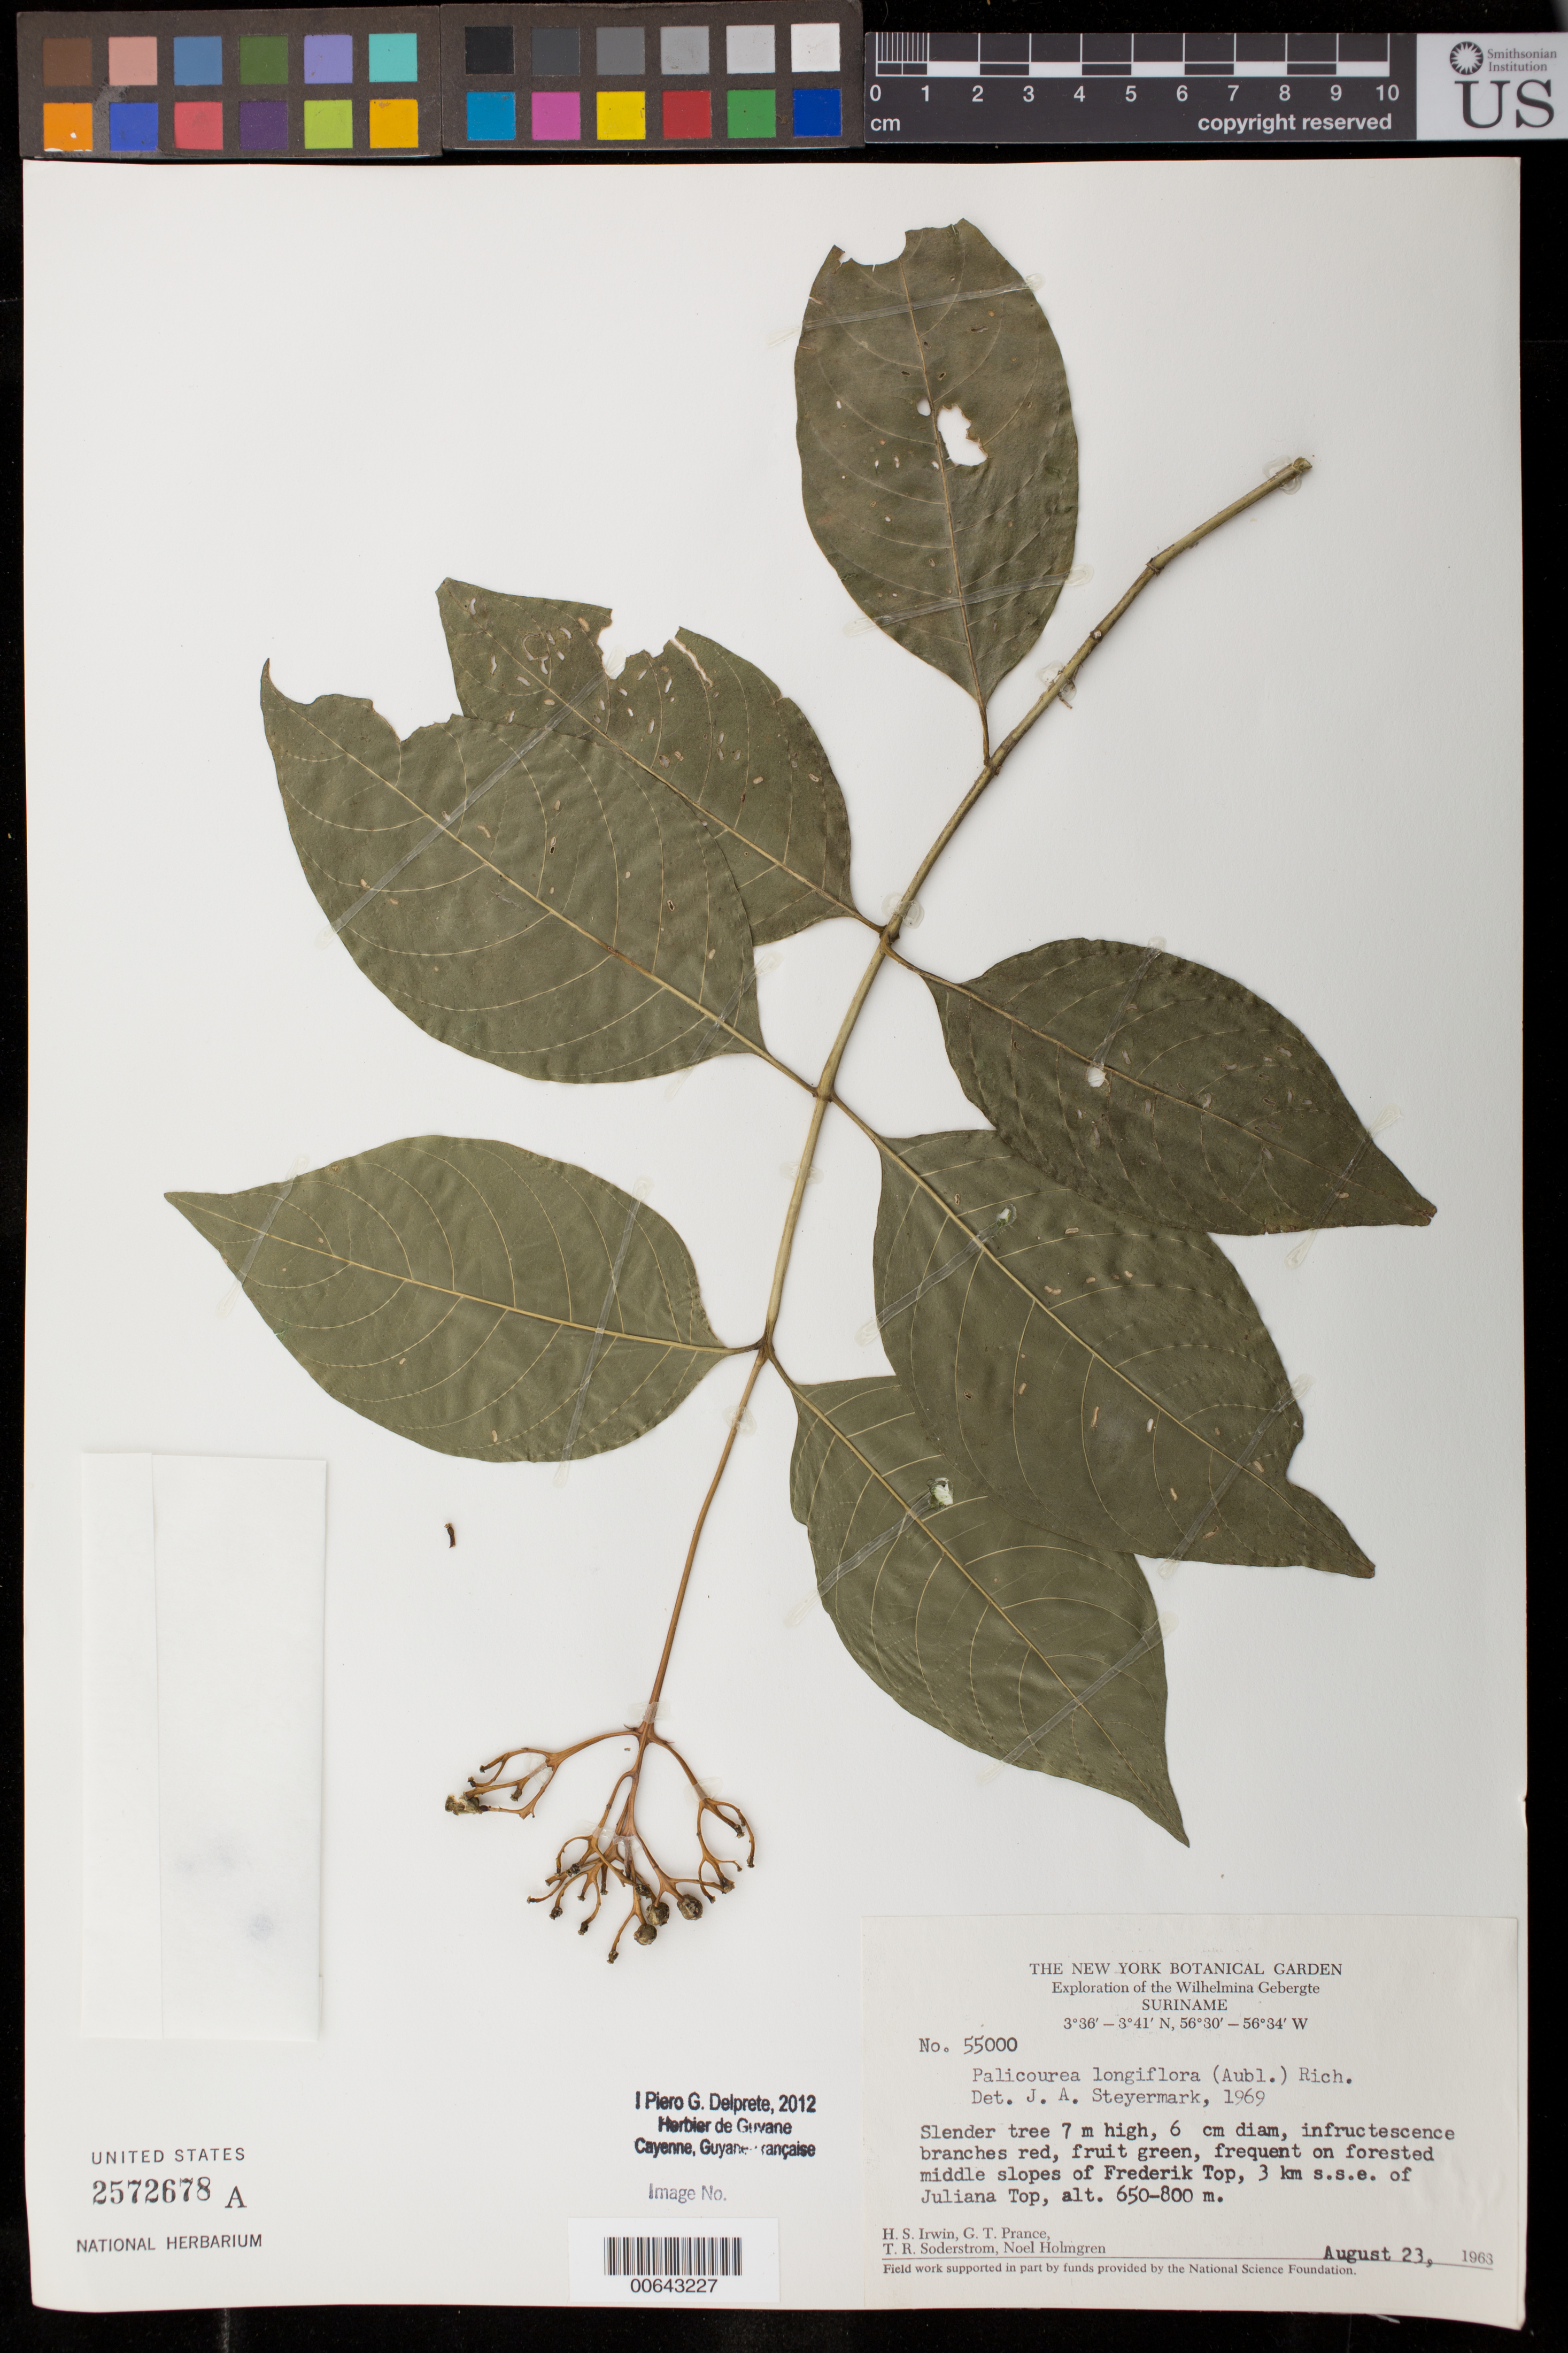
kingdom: Plantae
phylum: Tracheophyta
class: Magnoliopsida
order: Gentianales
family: Rubiaceae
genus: Palicourea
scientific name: Palicourea longiflora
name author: (Aubl.) A. Rich.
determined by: Steyermark, Julian A., (VEN)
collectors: H. Irwin, G. T. Prance, T. R. Soderstrom & N. H. Holmgren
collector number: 55000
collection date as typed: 23-Aug-63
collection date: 1963-08-23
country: Suriname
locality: Frederik Top, 3 km SSE of Juliana Top, Wilhelmina Gebergte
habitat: Forested middle slopes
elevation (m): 650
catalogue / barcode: US 2572678A